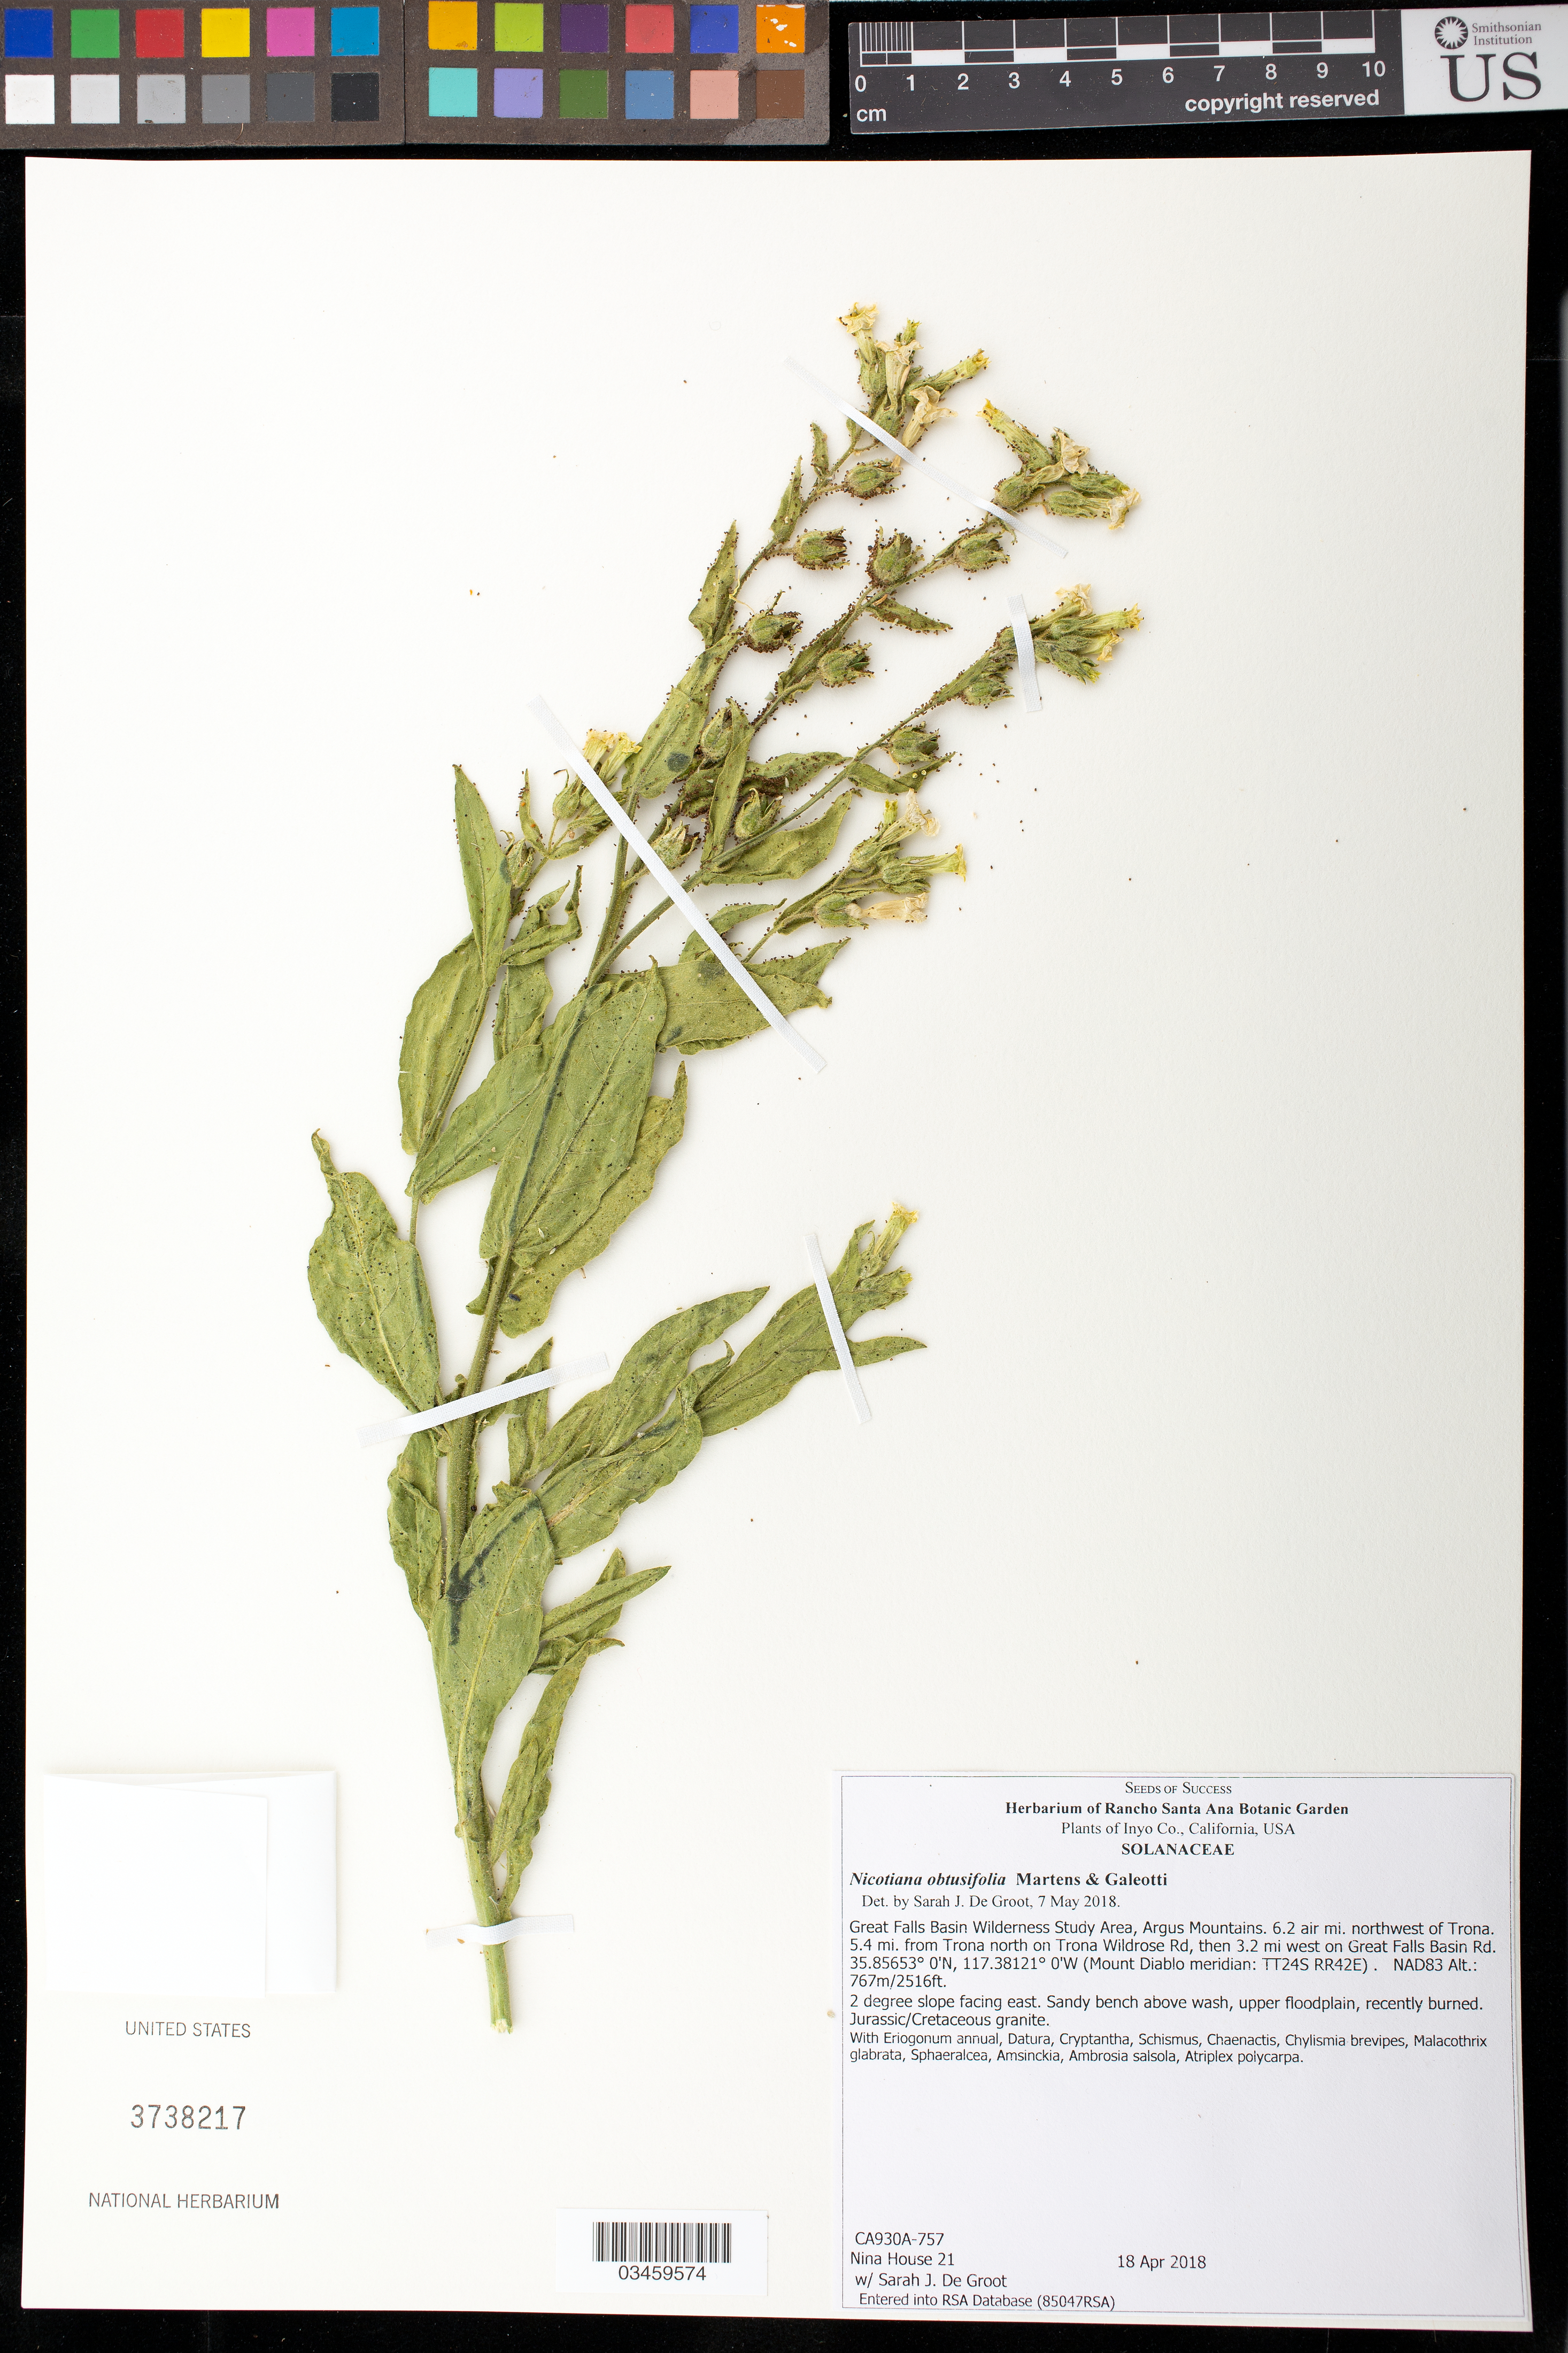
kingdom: Plantae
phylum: Tracheophyta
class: Magnoliopsida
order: Solanales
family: Solanaceae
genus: Nicotiana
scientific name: Nicotiana obtusifolia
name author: M. Martens & Galeotti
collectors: N. House & S. De Groot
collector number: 21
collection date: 2018-04-18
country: United States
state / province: California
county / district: Inyo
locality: Great Falls Basin Wilderness Study Area, Argus Mts, 6.2 air mi NW of Trona, 5.4 mi from Trona N on Trona Wildrose Rd, then 3.2 mi W on Great Falls Basin Rd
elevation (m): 767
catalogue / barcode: US 3738217